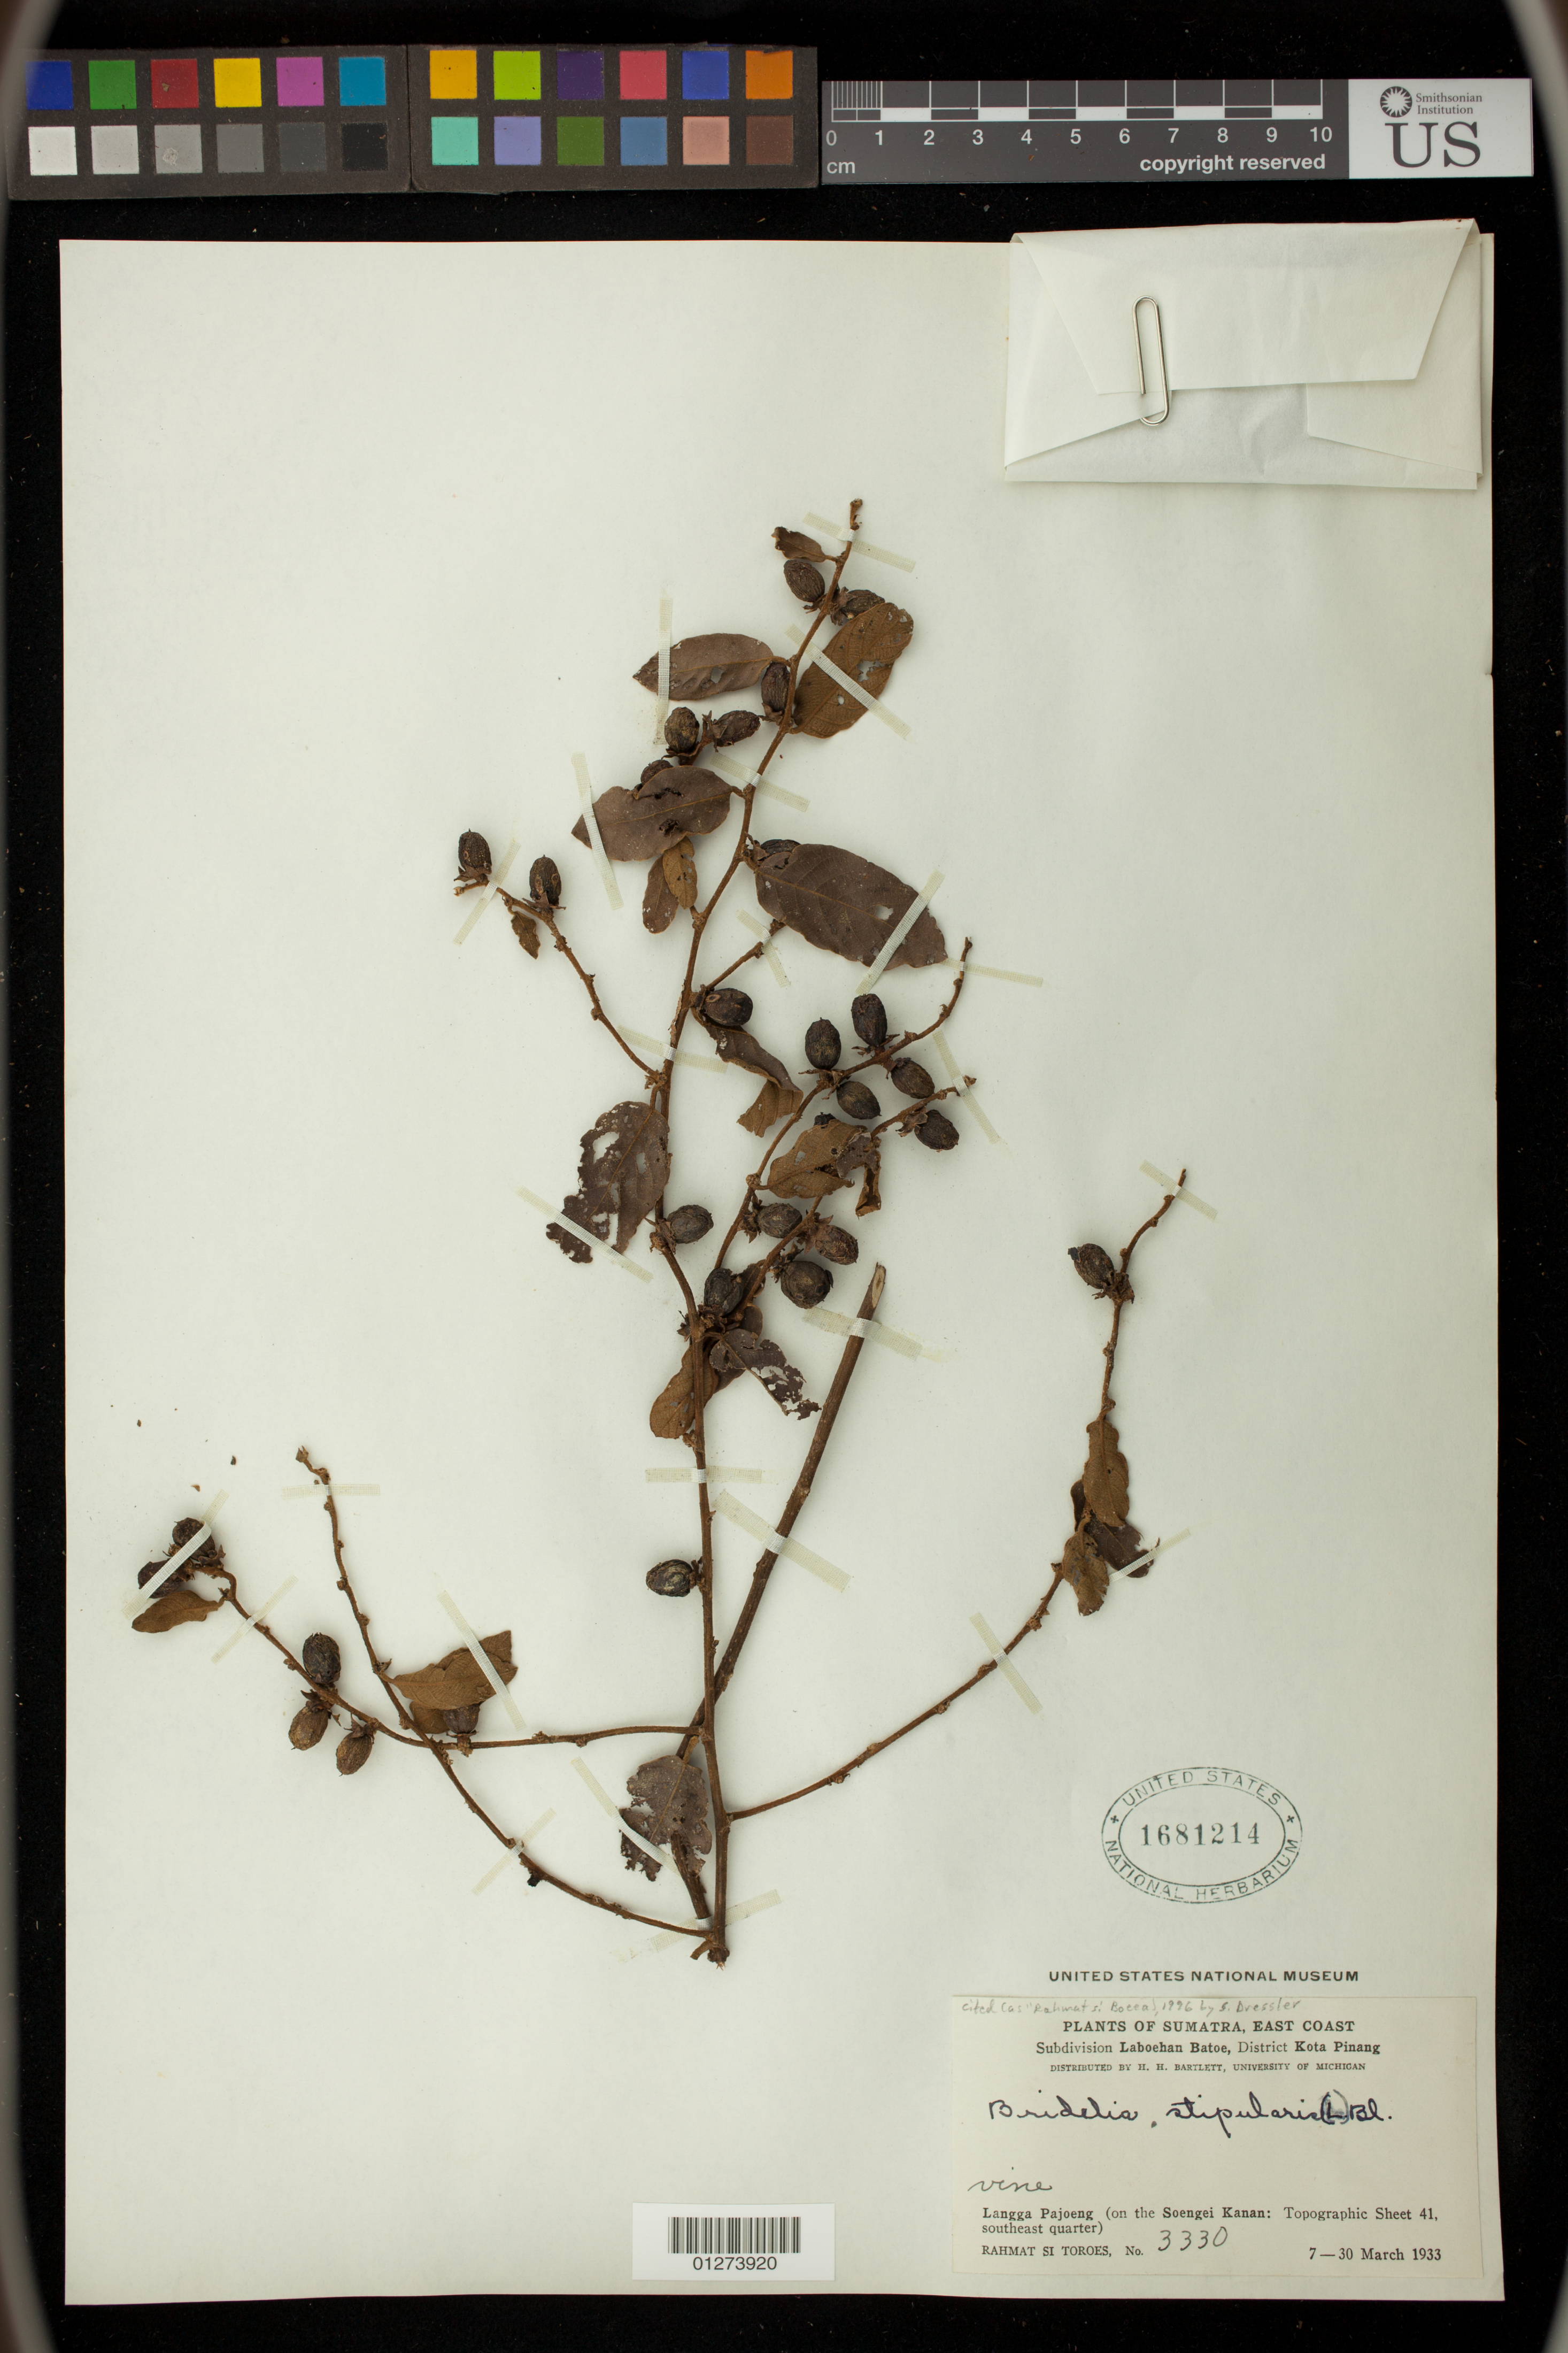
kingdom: Plantae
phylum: Tracheophyta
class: Magnoliopsida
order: Malpighiales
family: Phyllanthaceae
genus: Bridelia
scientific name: Bridelia stipularis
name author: (L.) Blume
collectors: Rahmat Si Boeea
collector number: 3330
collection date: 1933-03-07/1933-03-30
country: Indonesia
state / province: Sumatra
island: Sumatra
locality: Langga Pajoeng (on the Soengei Kanan: Topographic Sheet 41, southeast quarter)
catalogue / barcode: US 1681214